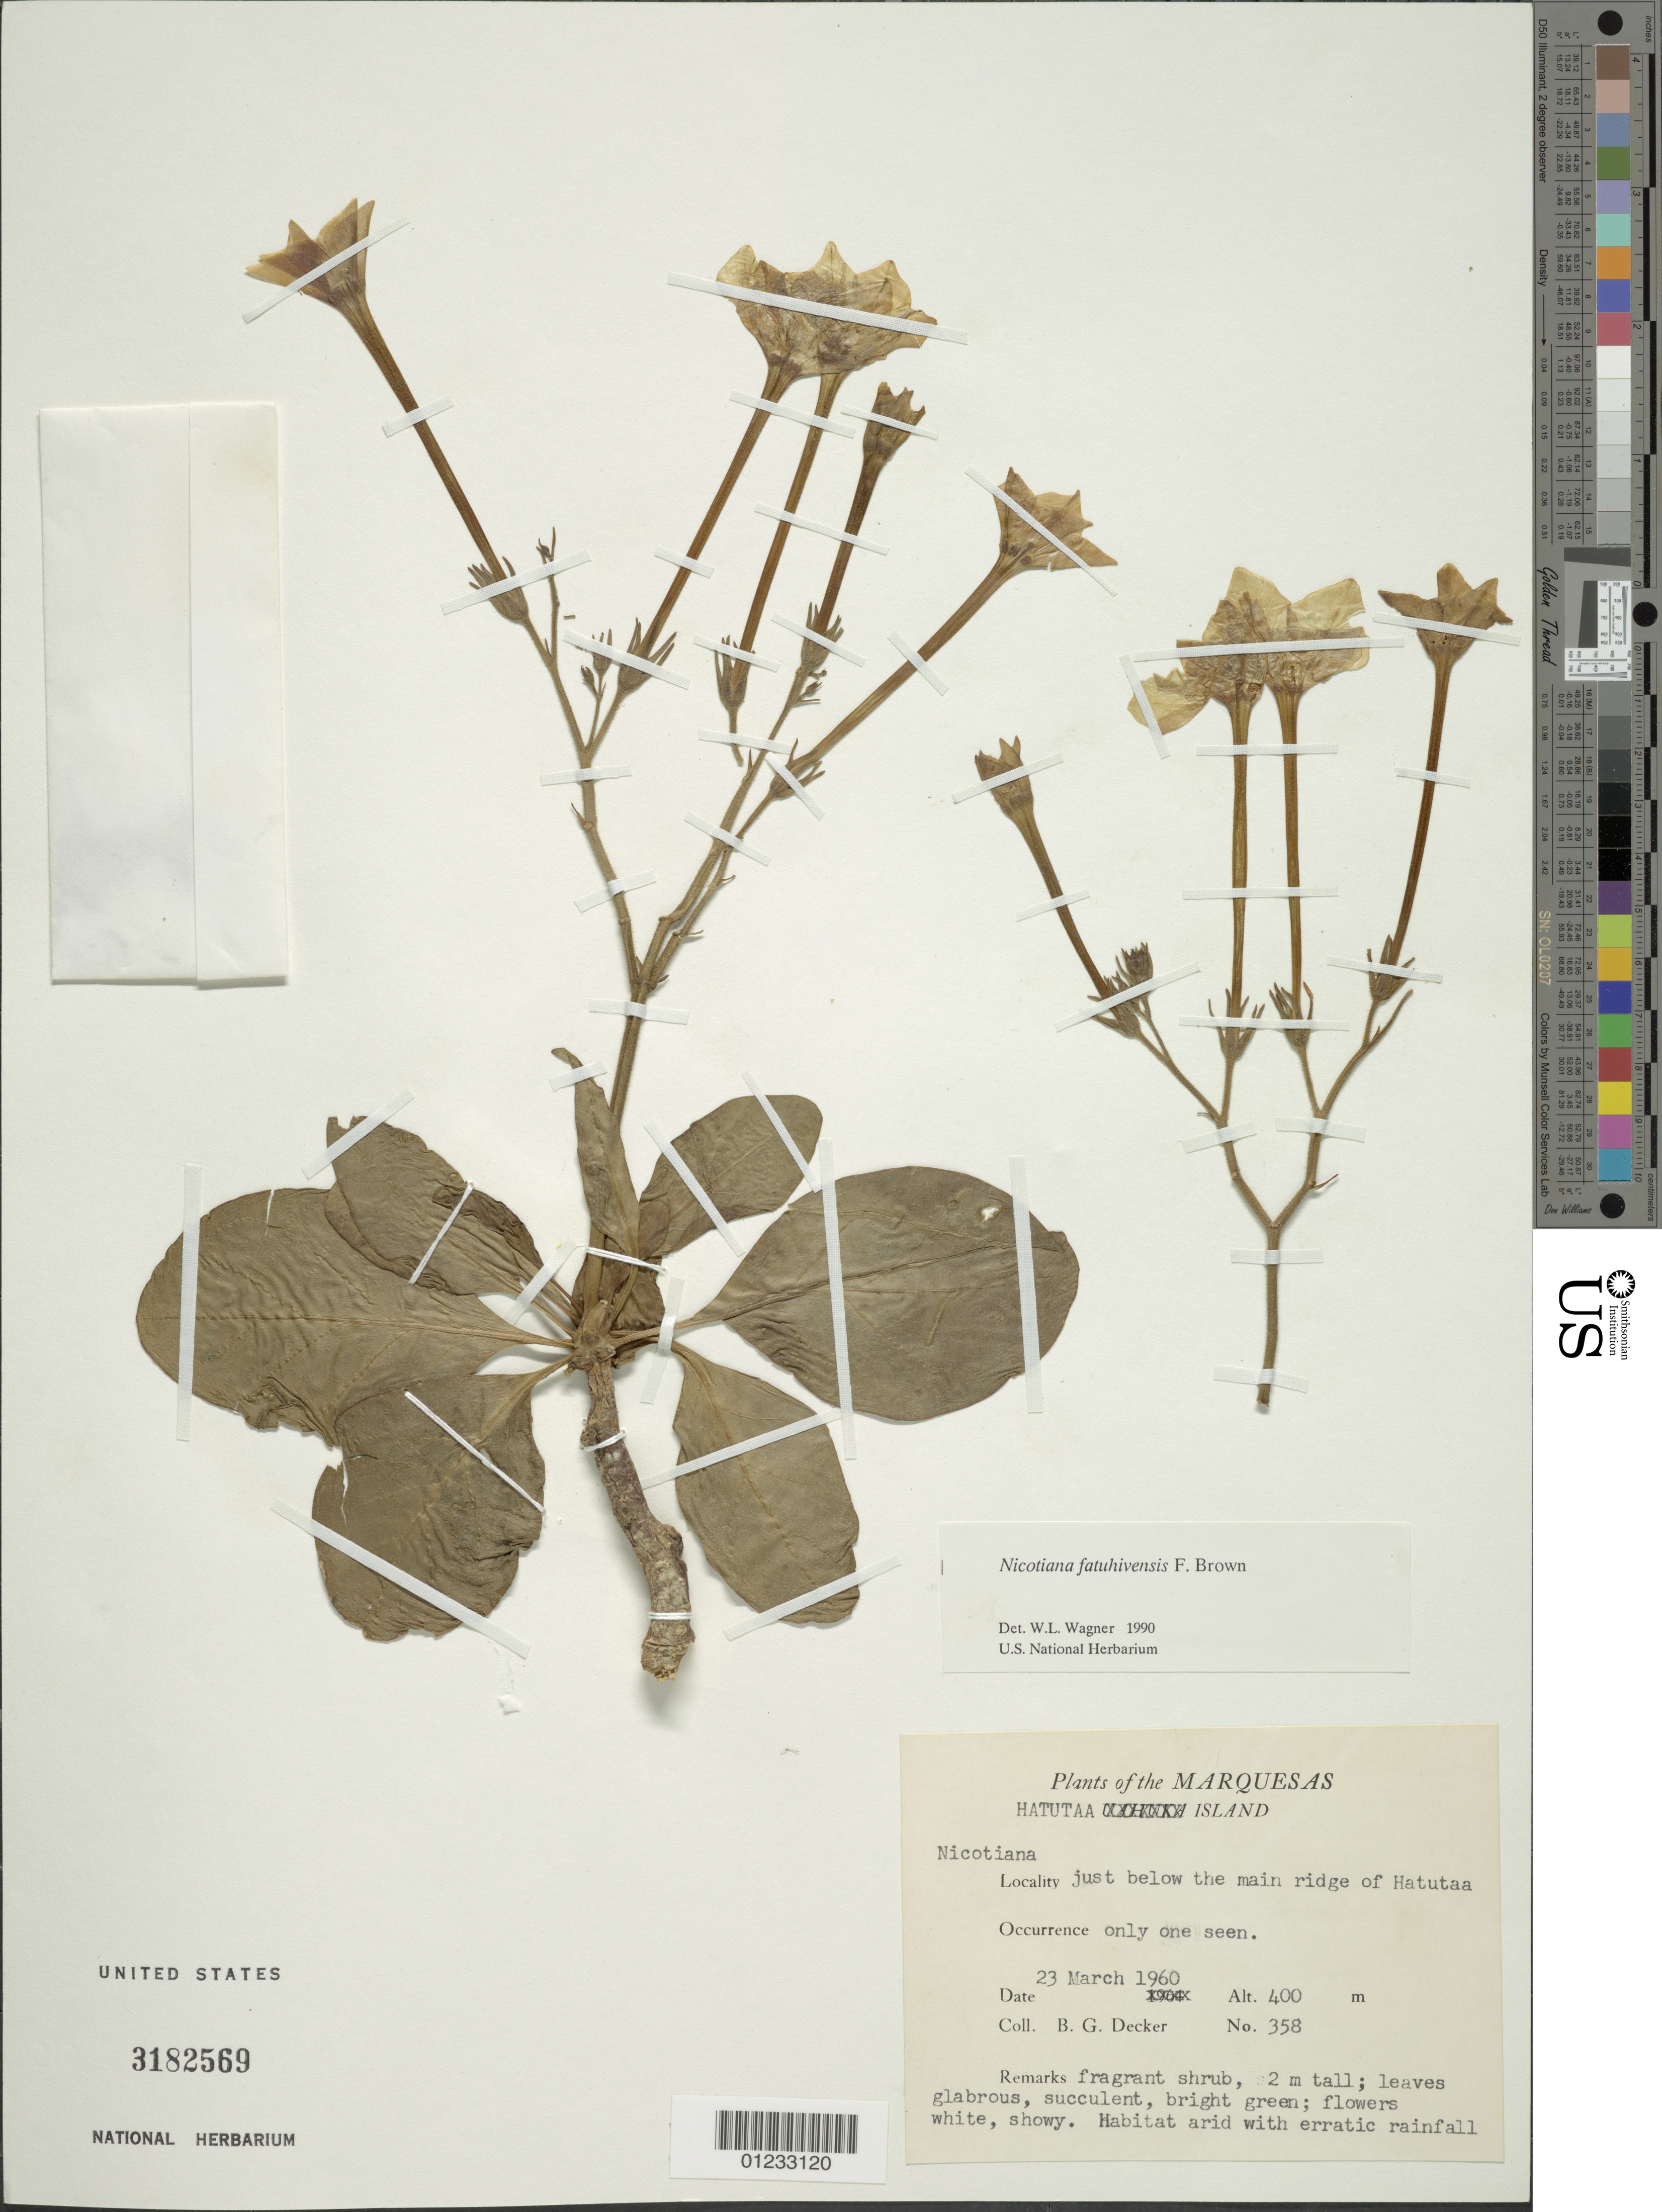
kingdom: Plantae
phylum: Tracheophyta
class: Magnoliopsida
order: Solanales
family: Solanaceae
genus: Nicotiana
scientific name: Nicotiana fatuhivensis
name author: F. Br.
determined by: Wagner, W. L., (BOT), Smithsonian Institution - National Museum of Natural History (UNITED STATES)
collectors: B. G. Decker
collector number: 358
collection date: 1960-03-23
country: French Polynesia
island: Hatutaa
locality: just below the main ridge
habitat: Arid with erratic rainfall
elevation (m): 400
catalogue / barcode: US 3182569